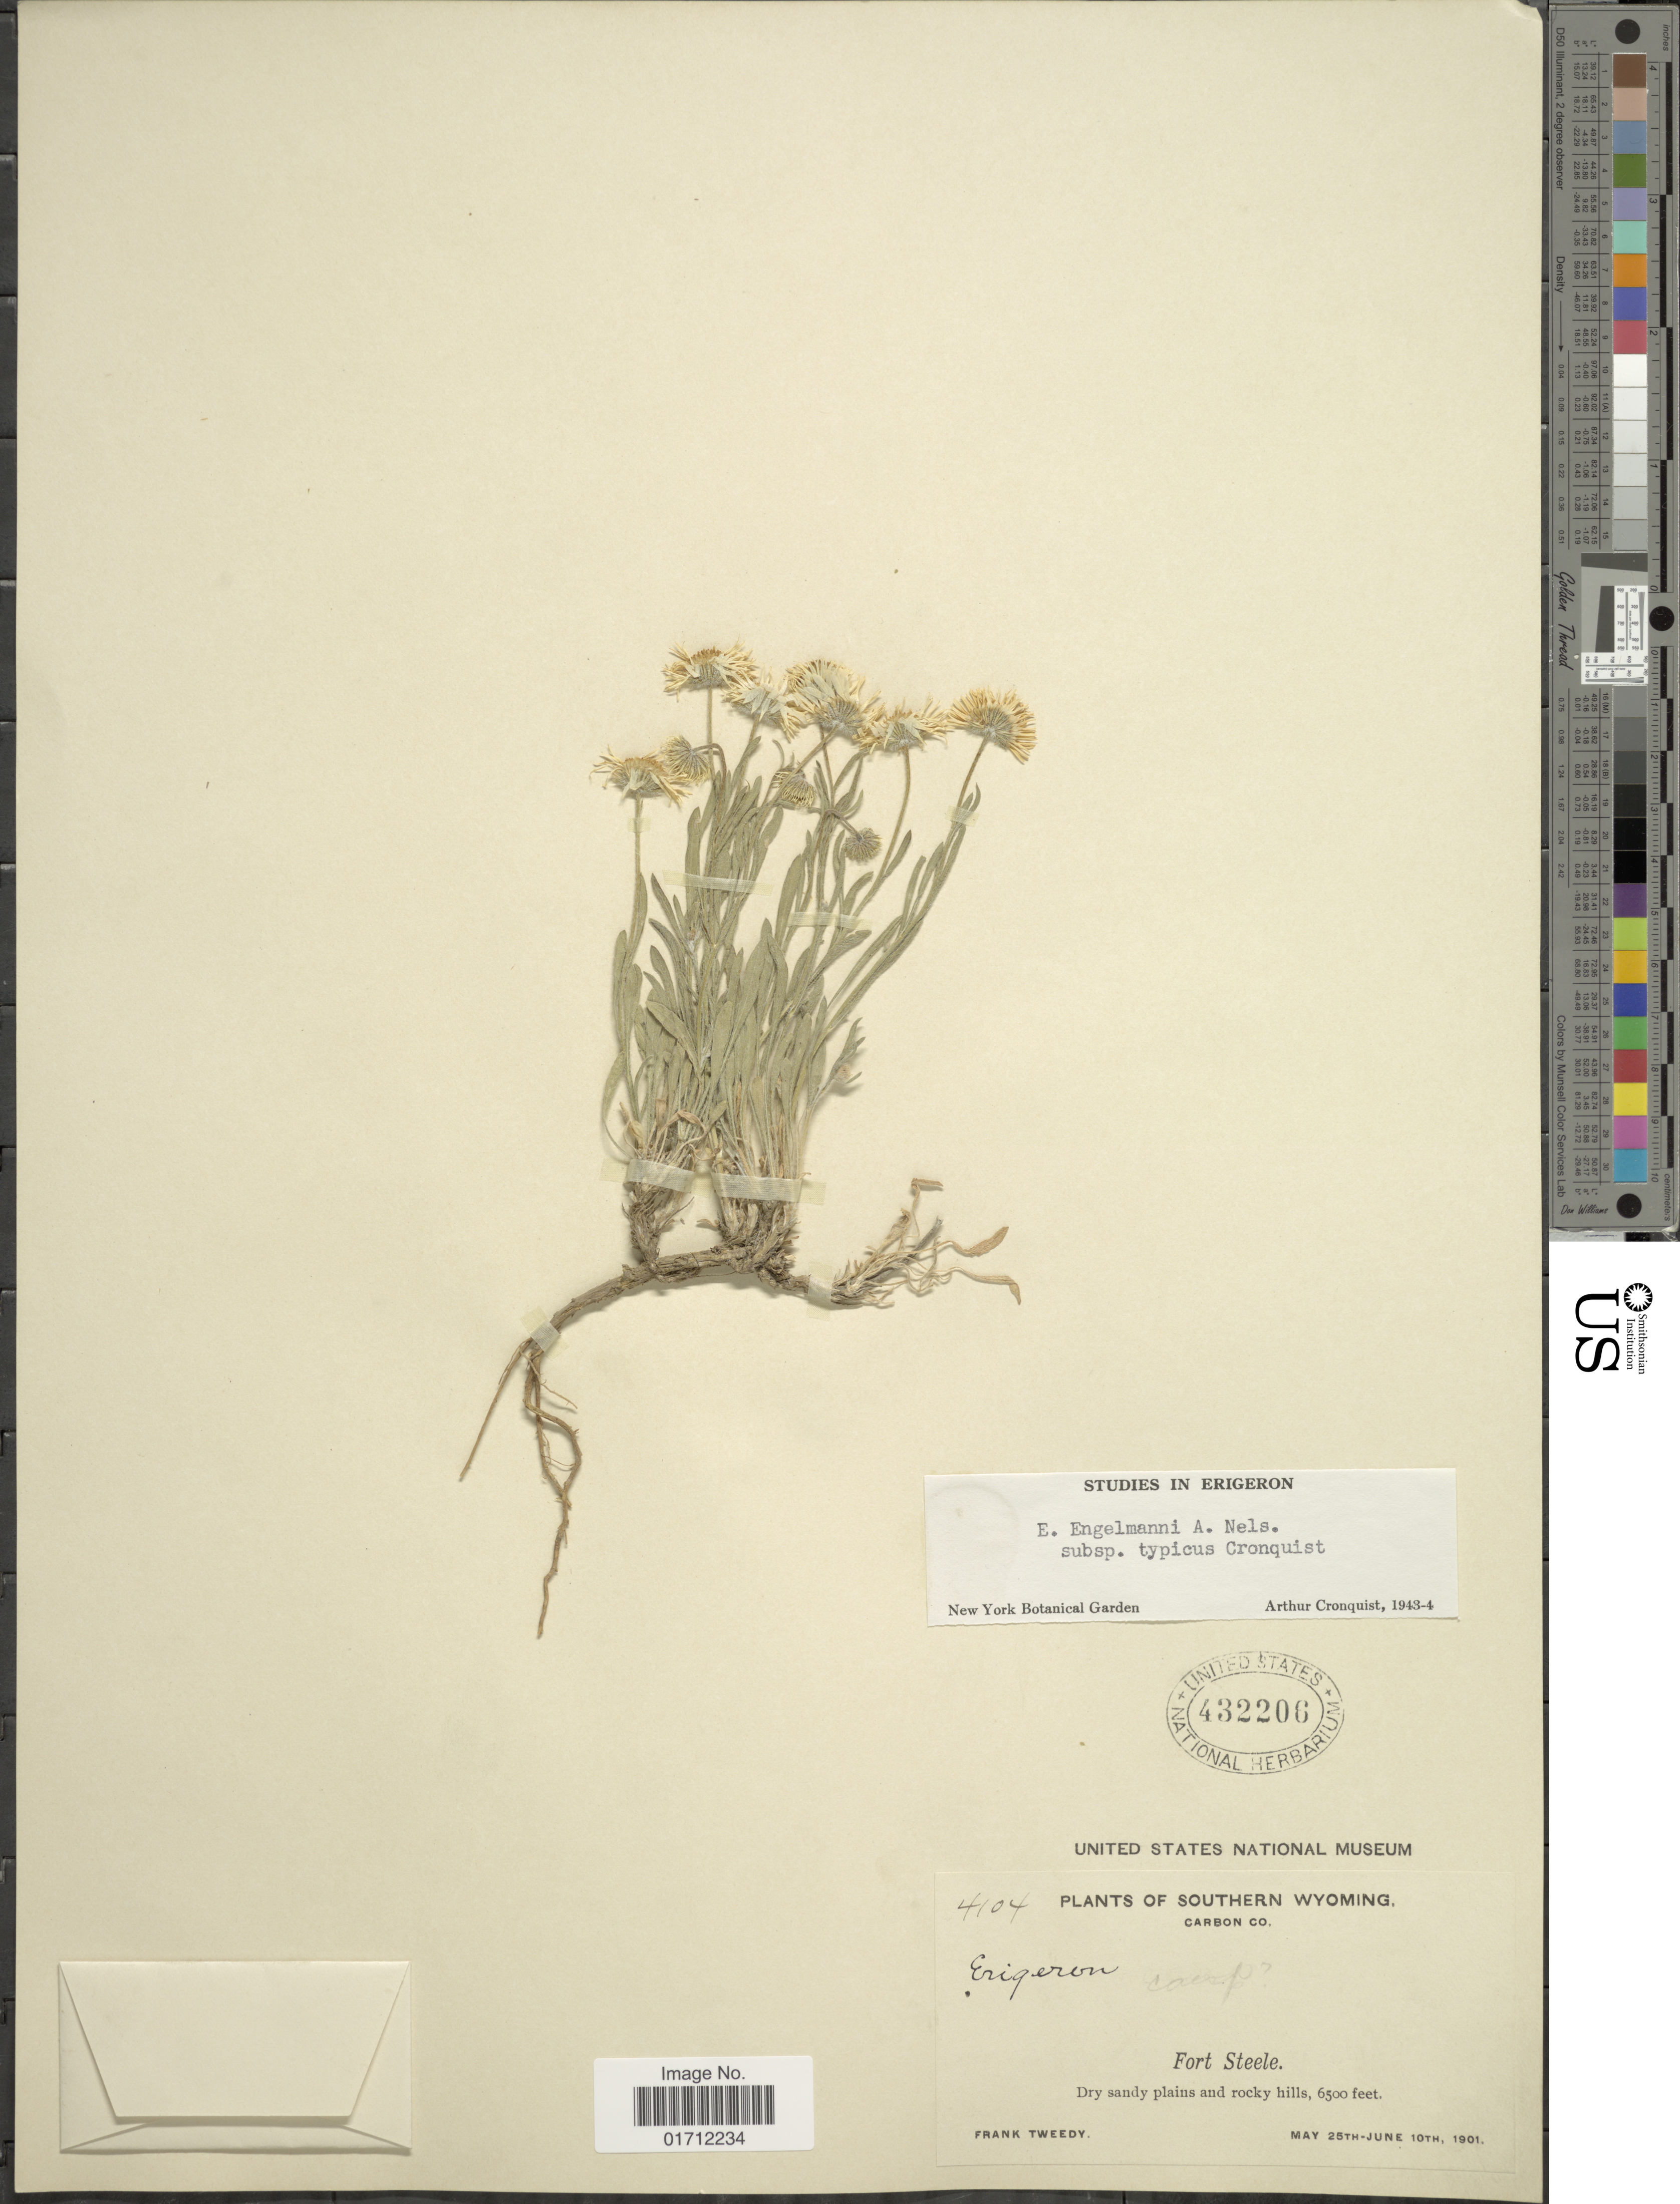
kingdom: Plantae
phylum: Tracheophyta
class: Magnoliopsida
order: Asterales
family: Asteraceae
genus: Erigeron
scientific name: Erigeron engelmannii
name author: A. Nelson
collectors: F. Tweedy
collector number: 4104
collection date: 1901-05-25/1901-06-10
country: United States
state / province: Wyoming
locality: Southern Wyoming, Carbon Co., Fort Steele.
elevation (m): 1981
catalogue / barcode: US 432206